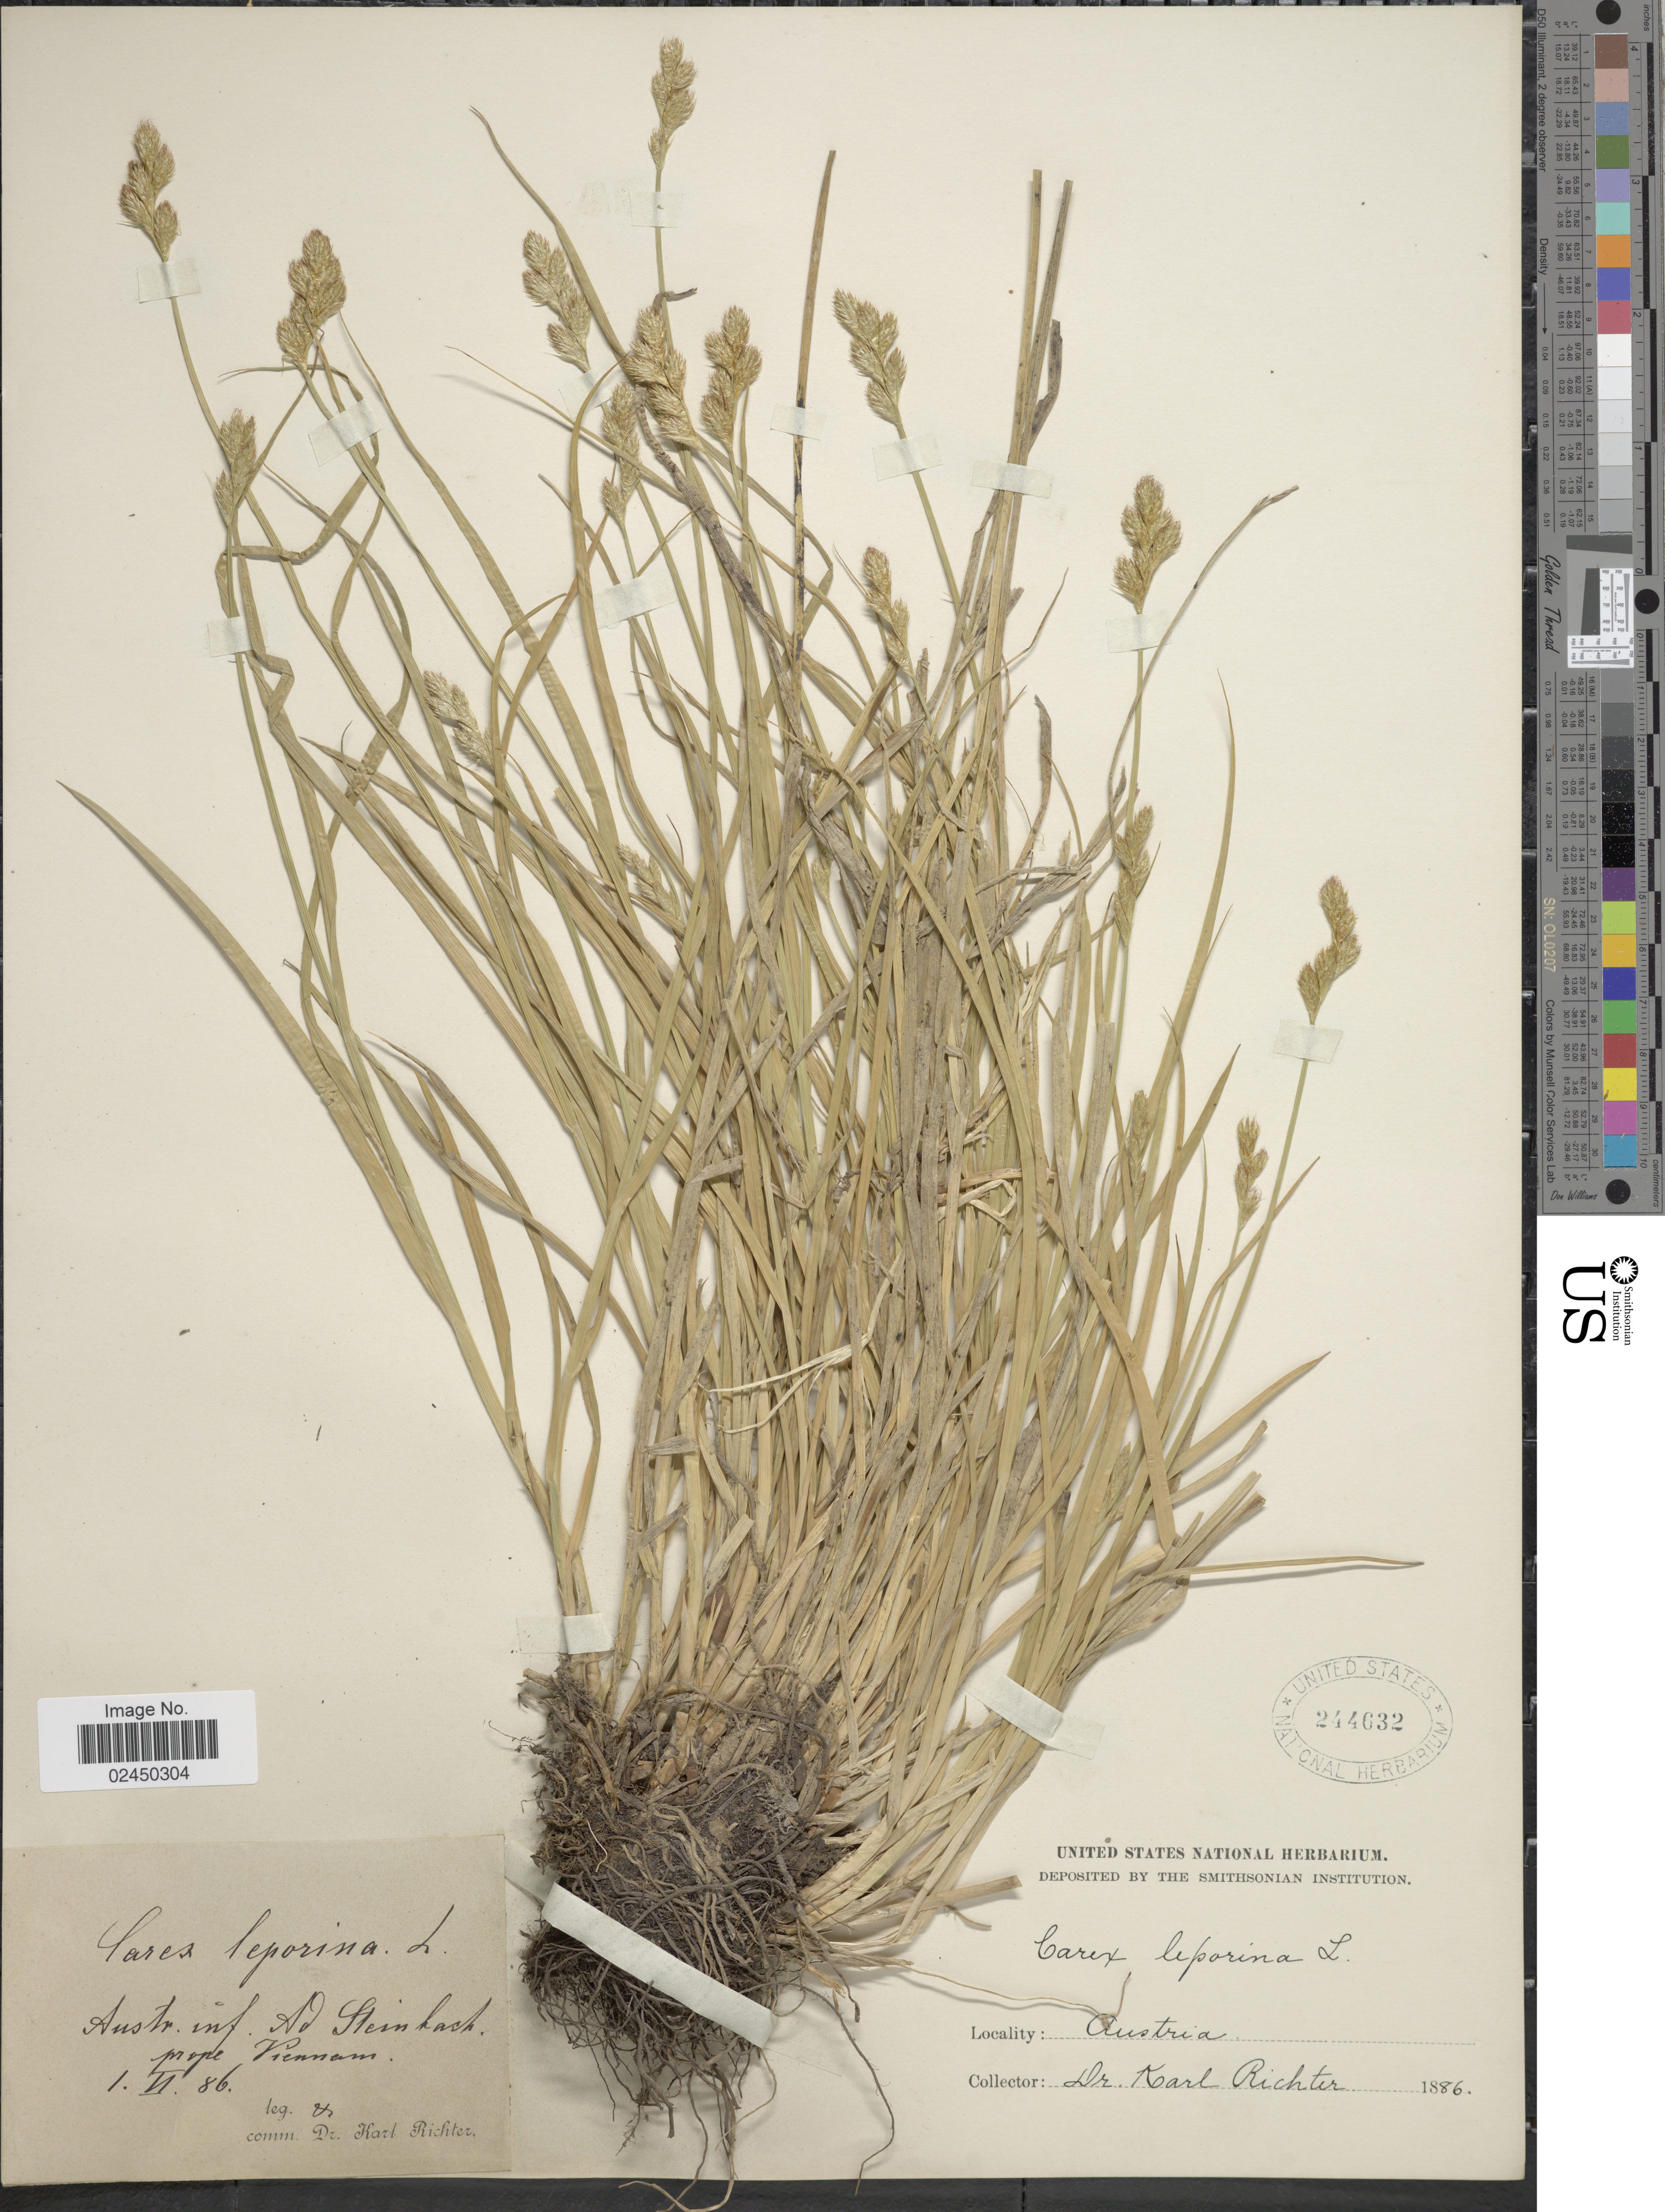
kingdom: Plantae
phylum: Tracheophyta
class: Liliopsida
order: Poales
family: Cyperaceae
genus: Carex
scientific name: Carex leporina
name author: L.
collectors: K. Richter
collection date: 1886-06-01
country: Austria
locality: Austr. inf. ad Steinbach prope Viennam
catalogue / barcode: US 244632